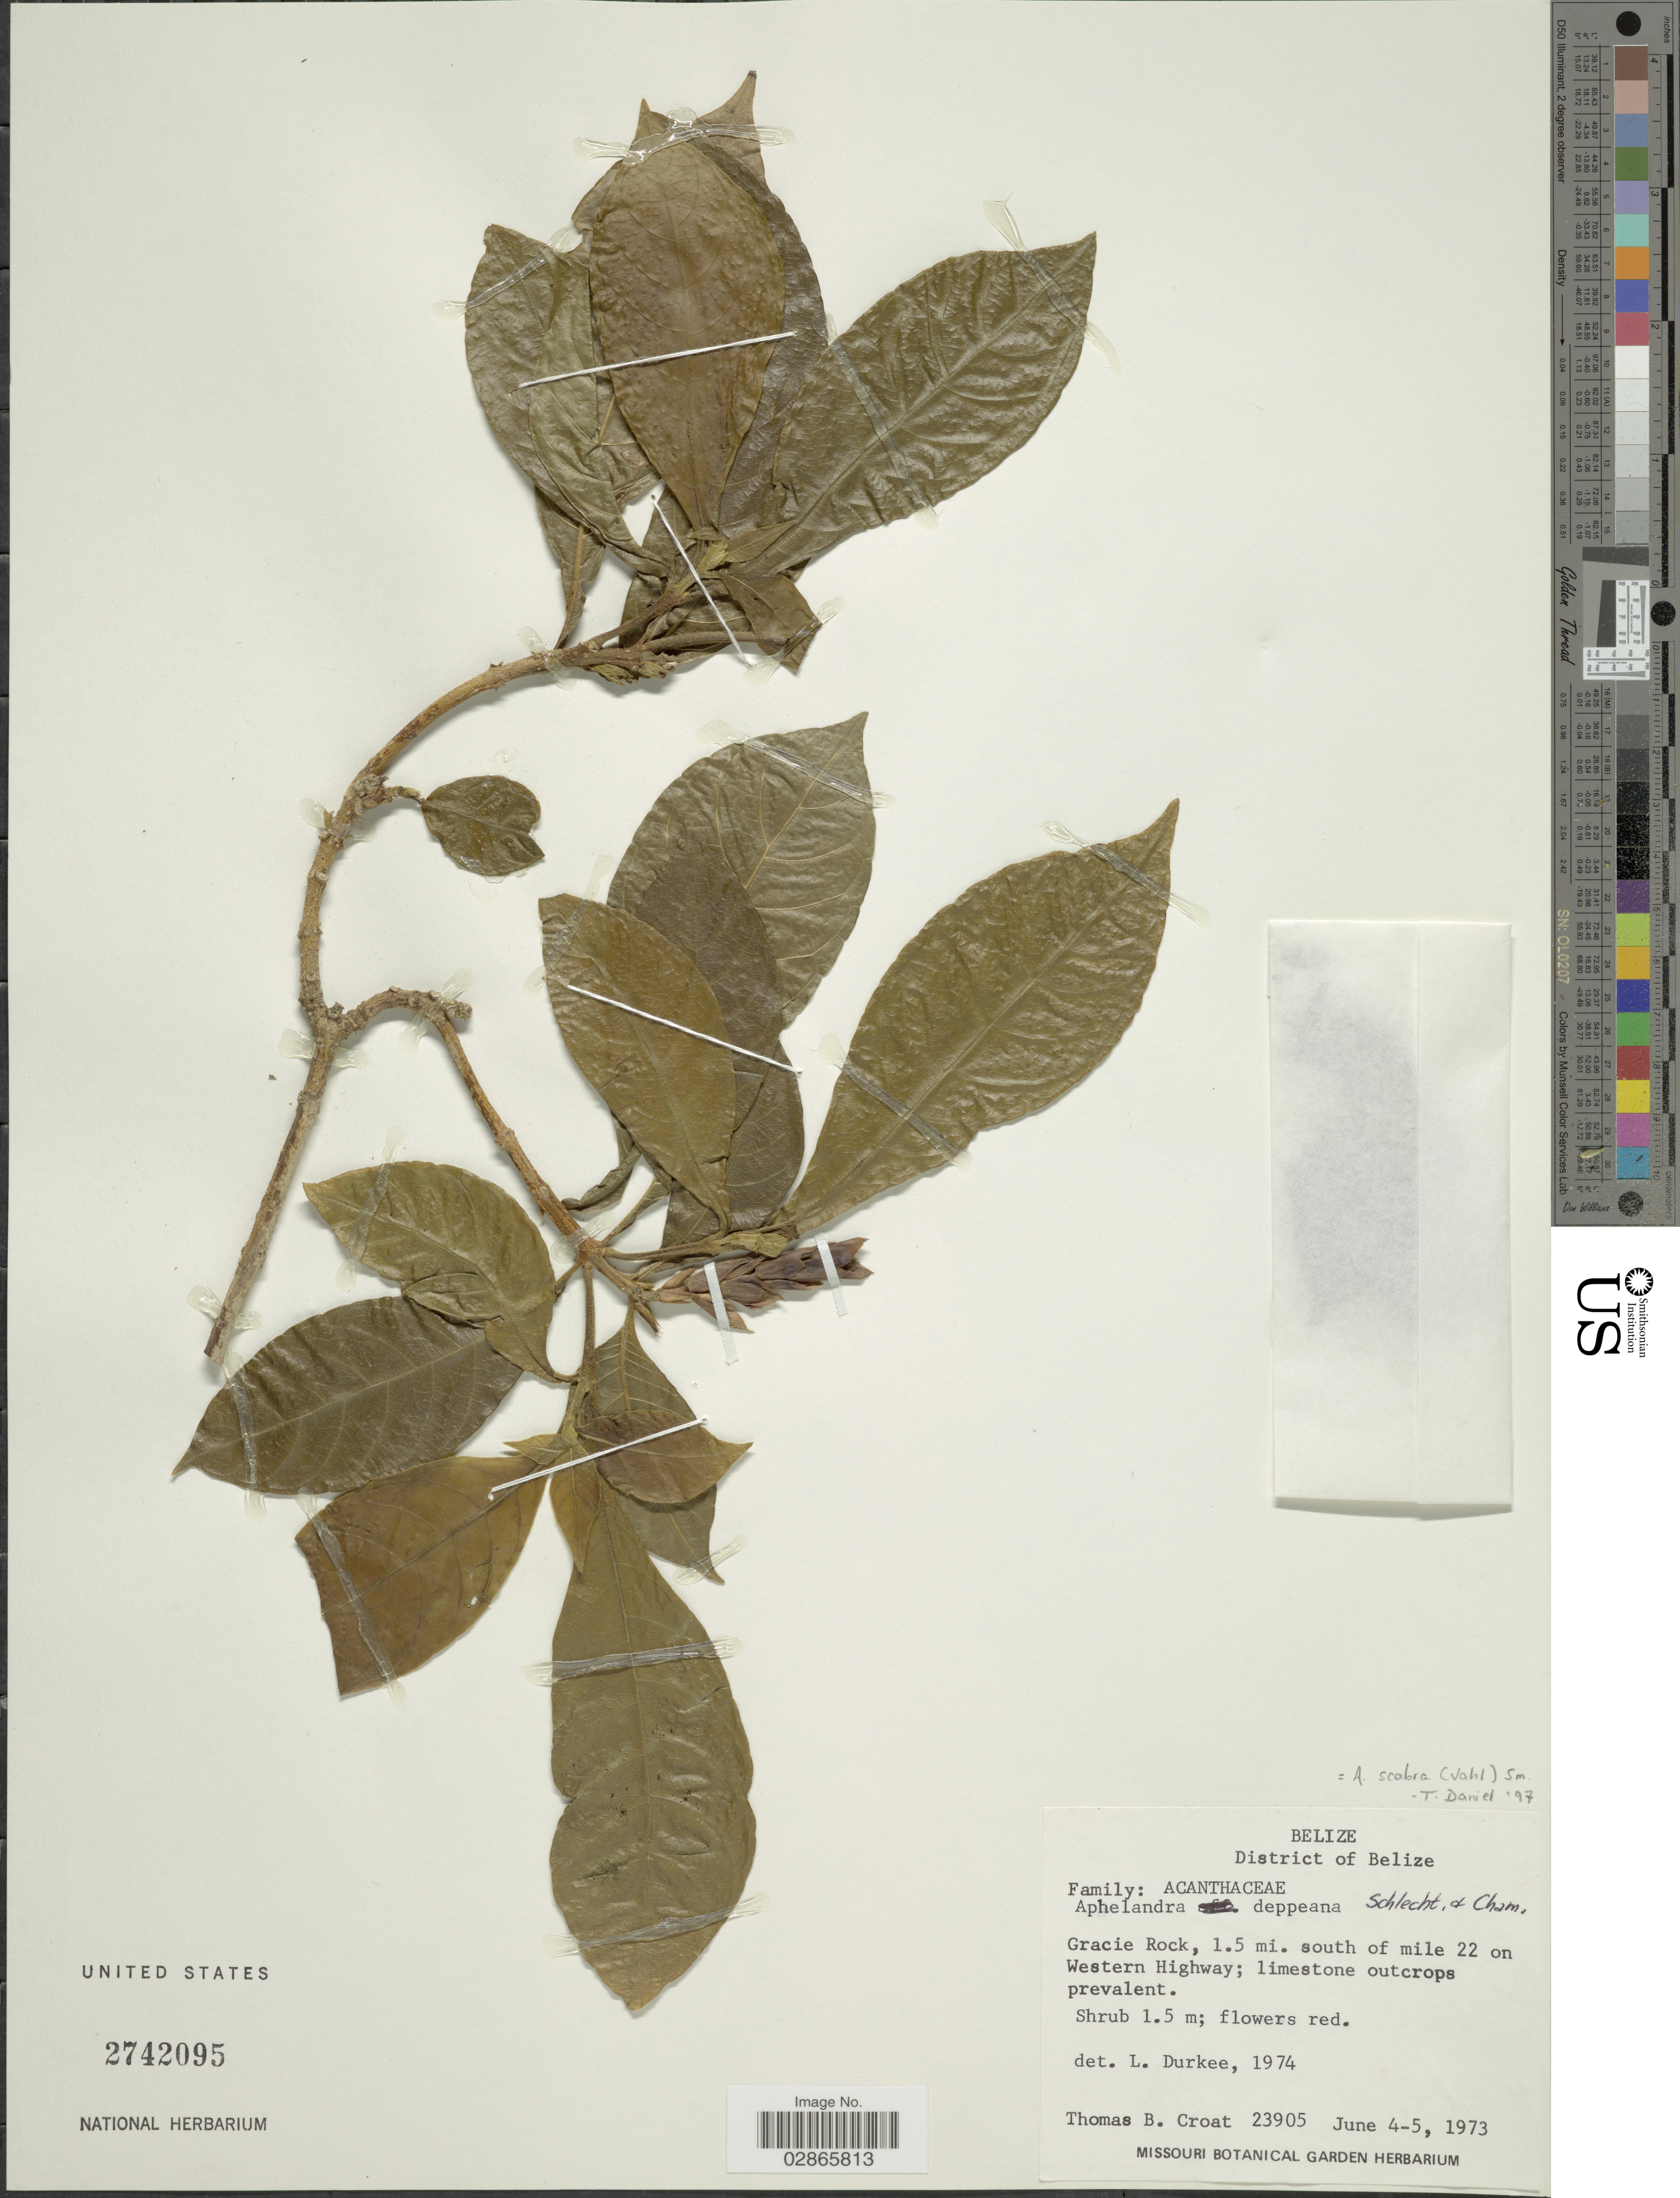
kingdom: Plantae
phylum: Tracheophyta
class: Magnoliopsida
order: Lamiales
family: Acanthaceae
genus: Aphelandra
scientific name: Aphelandra deppeana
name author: Schltdl. & Cham.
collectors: T. B. Croat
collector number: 23905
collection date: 1973-06-04/1973-06-05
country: Belize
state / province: Belize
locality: District of Belize. Gracie Rock, 1.5 mi. south of mile 22 on Western Highway.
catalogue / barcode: US 2742095